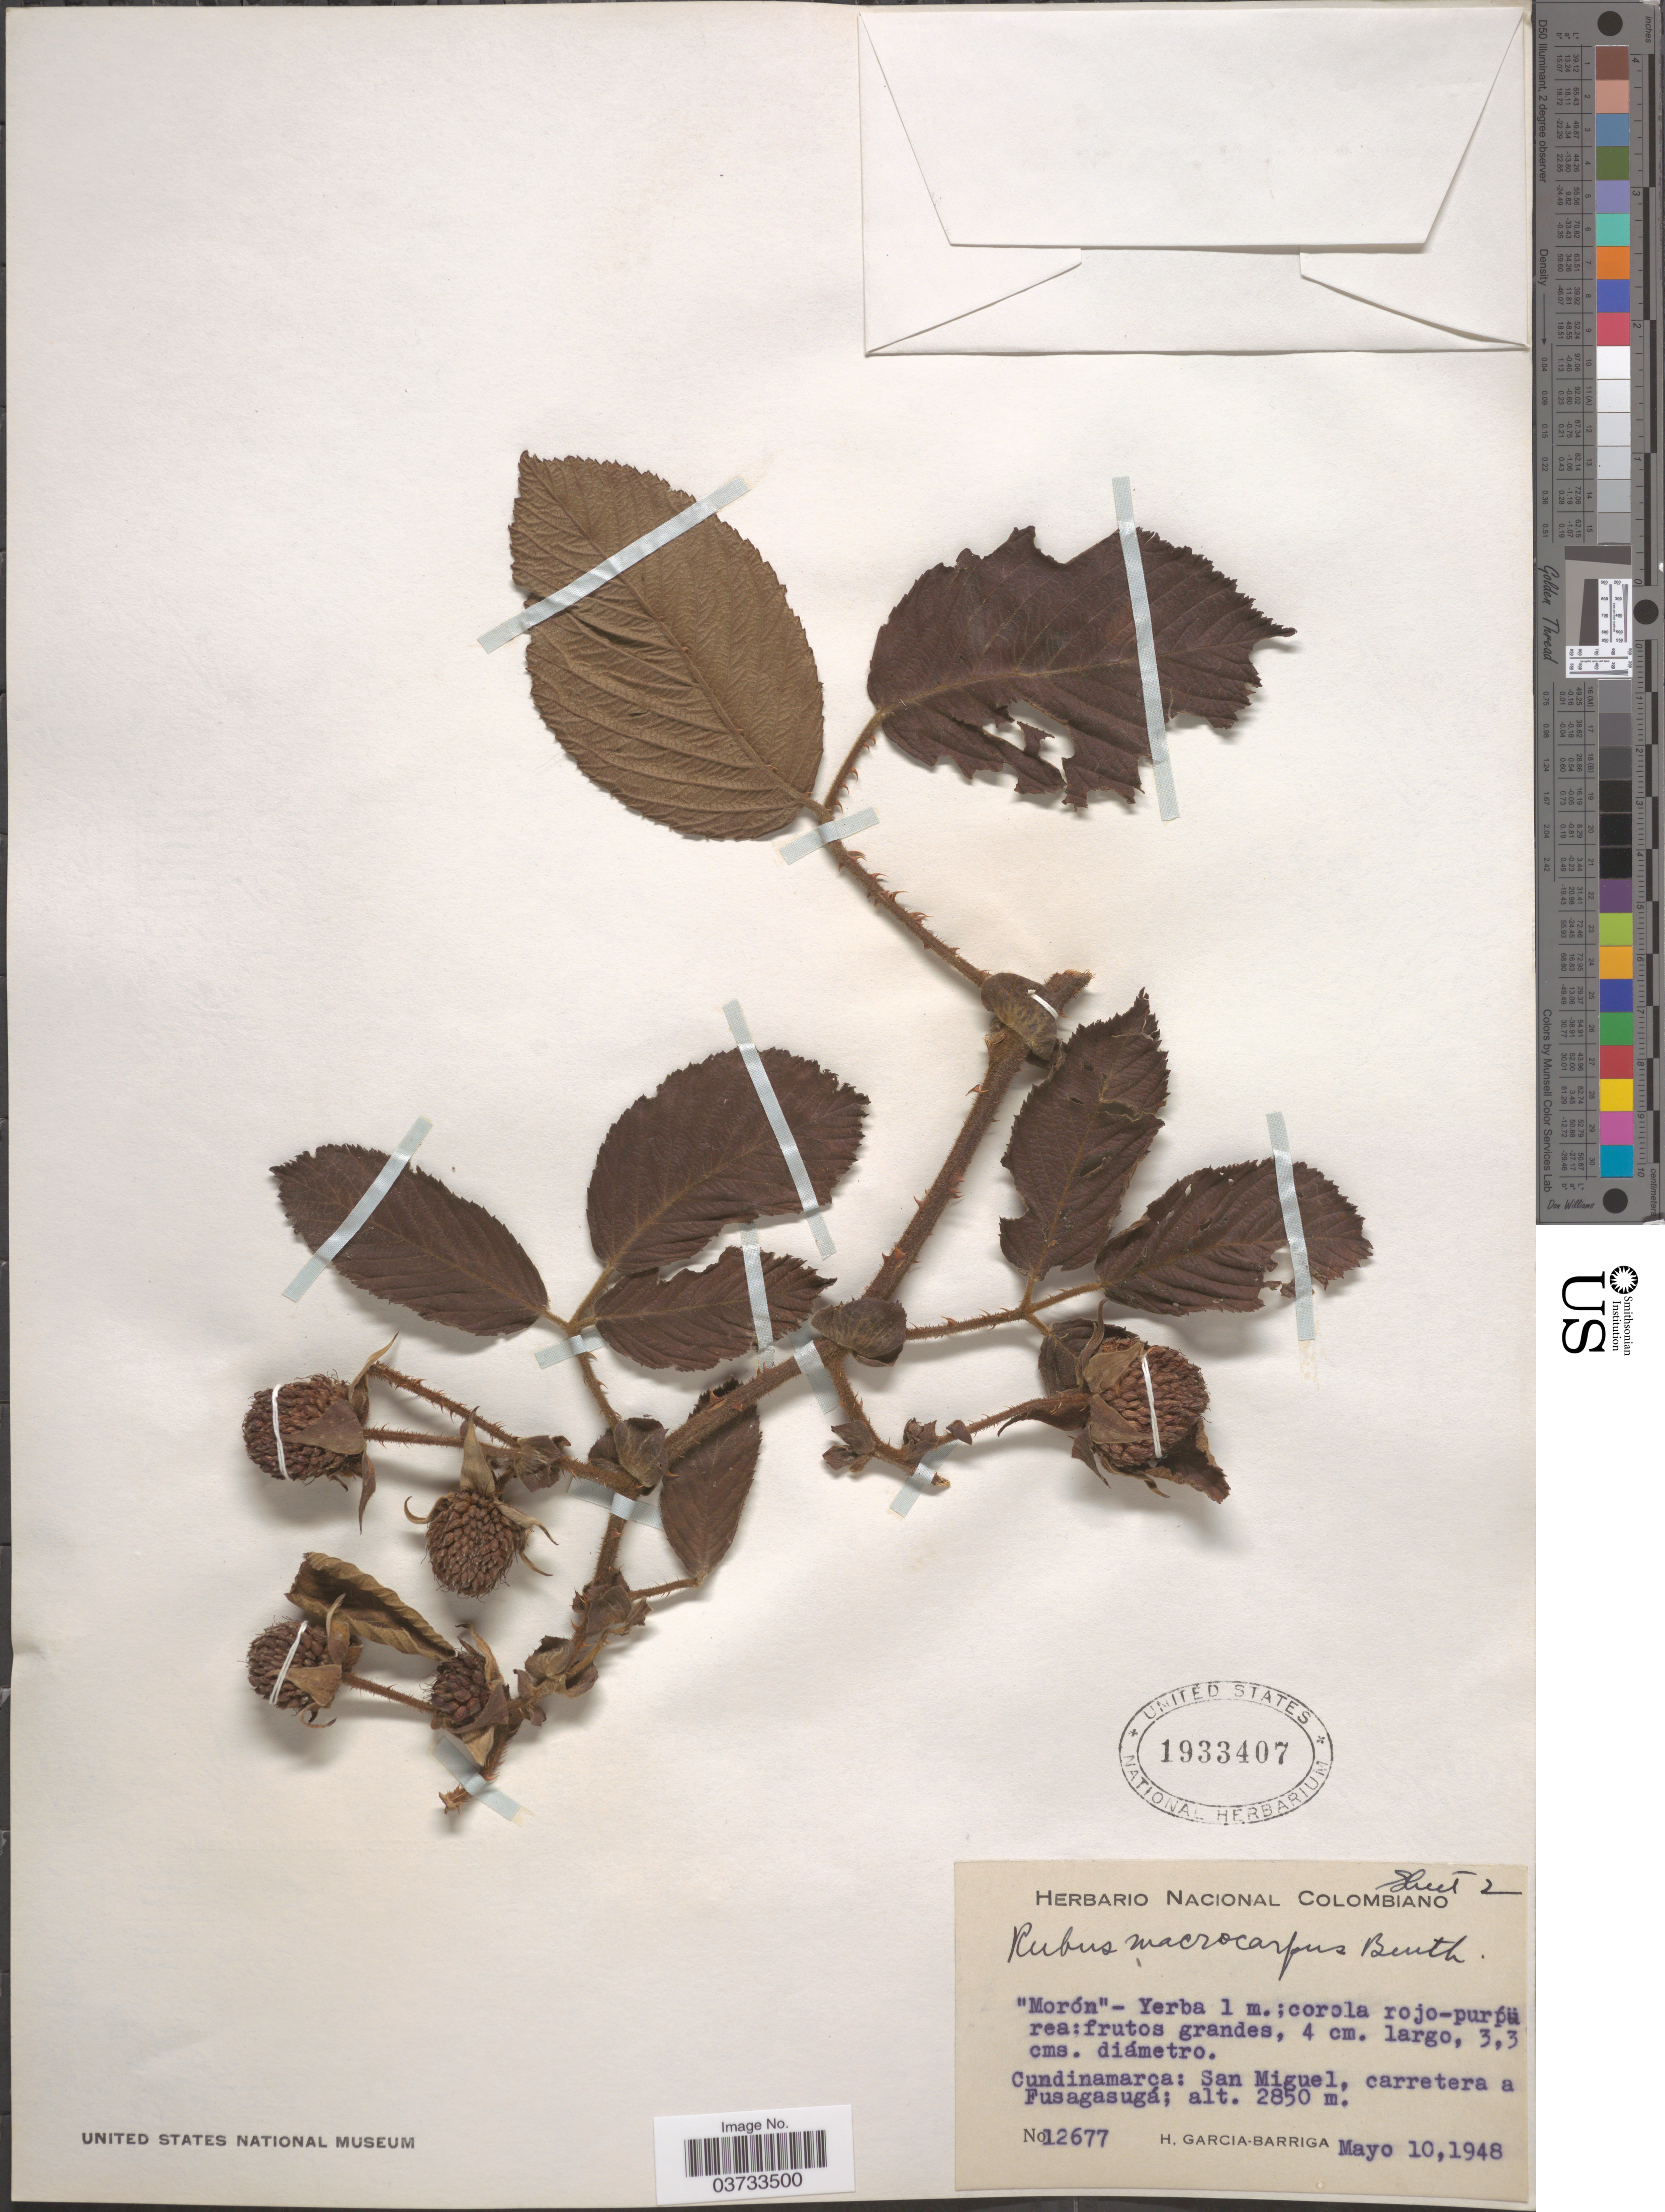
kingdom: Plantae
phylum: Tracheophyta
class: Magnoliopsida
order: Rosales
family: Rosaceae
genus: Rubus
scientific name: Rubus macrocarpus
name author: King ex C.B. Clarke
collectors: H. García Barriga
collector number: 12677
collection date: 1948-05-10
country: Colombia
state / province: Cundinamarca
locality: San Miguel, carretera a Fusagasugá.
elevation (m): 2850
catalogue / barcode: US 1933407